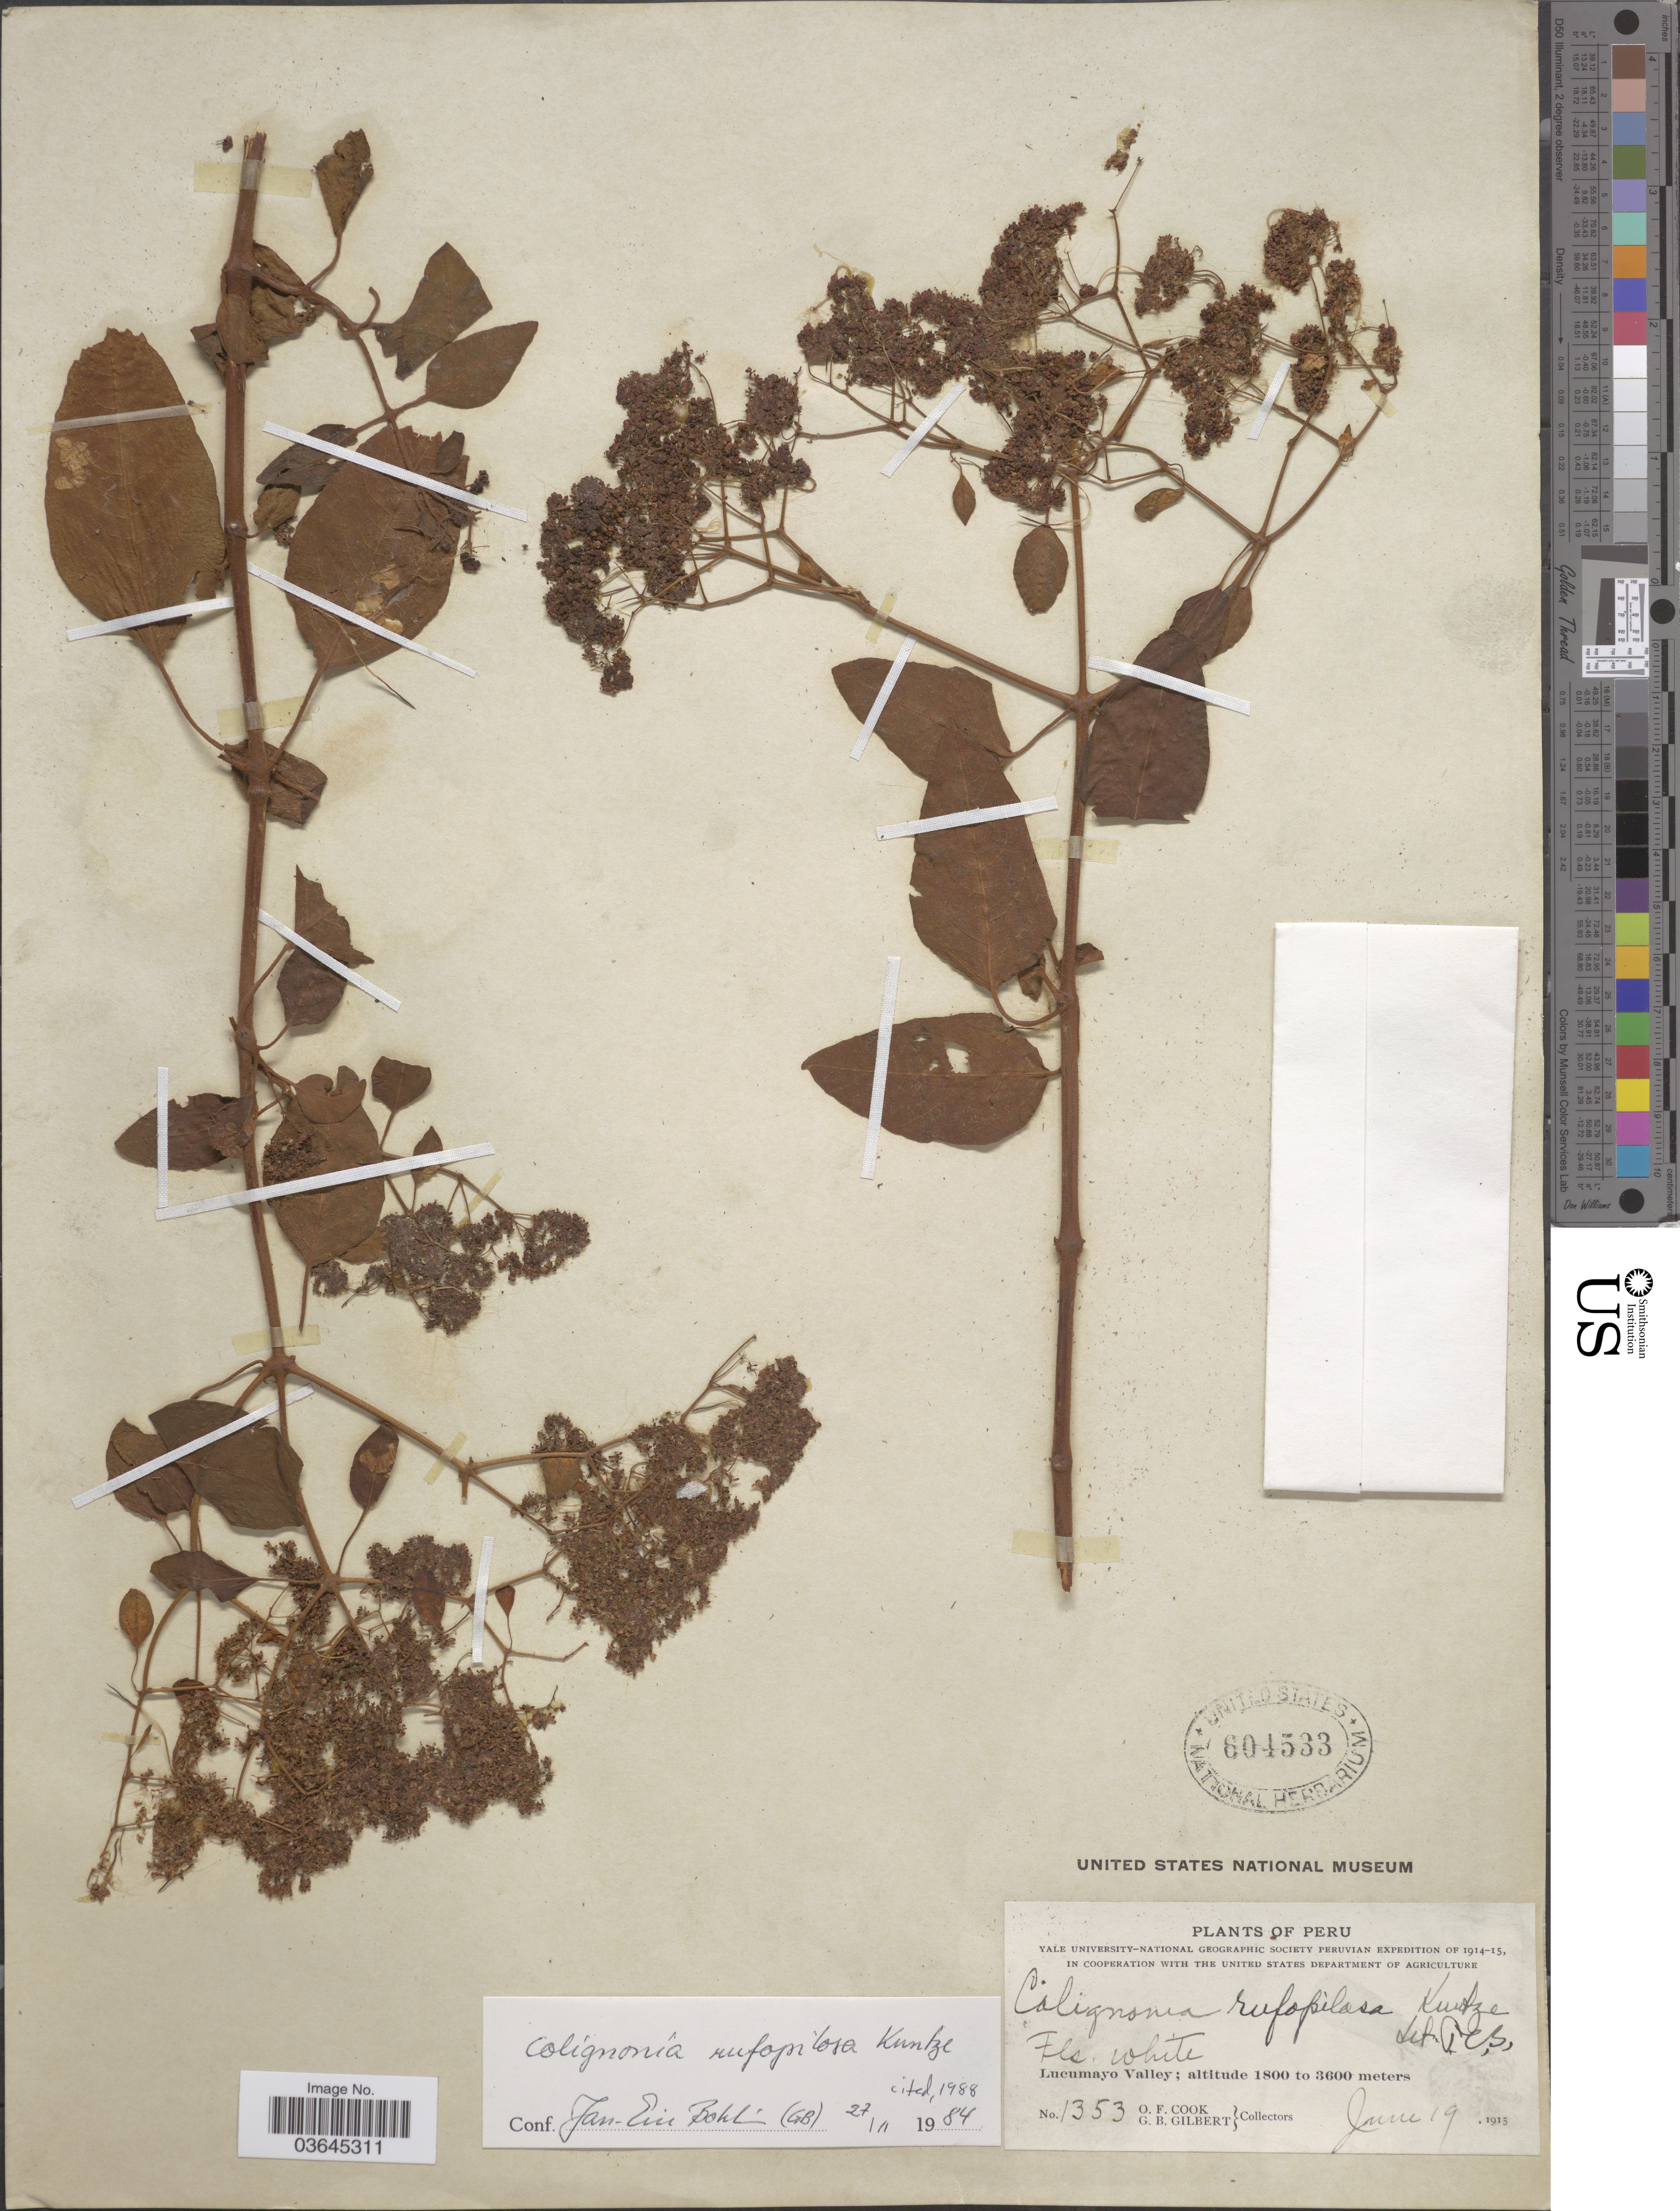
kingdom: Plantae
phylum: Tracheophyta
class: Magnoliopsida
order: Caryophyllales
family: Nyctaginaceae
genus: Colignonia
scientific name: Colignonia rufopilosa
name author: Kuntze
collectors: O. F. Cook & G. B. Gilbert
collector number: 1353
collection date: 1915-06-19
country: Peru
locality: Lucumayo Valley.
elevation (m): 1800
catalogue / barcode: US 604533